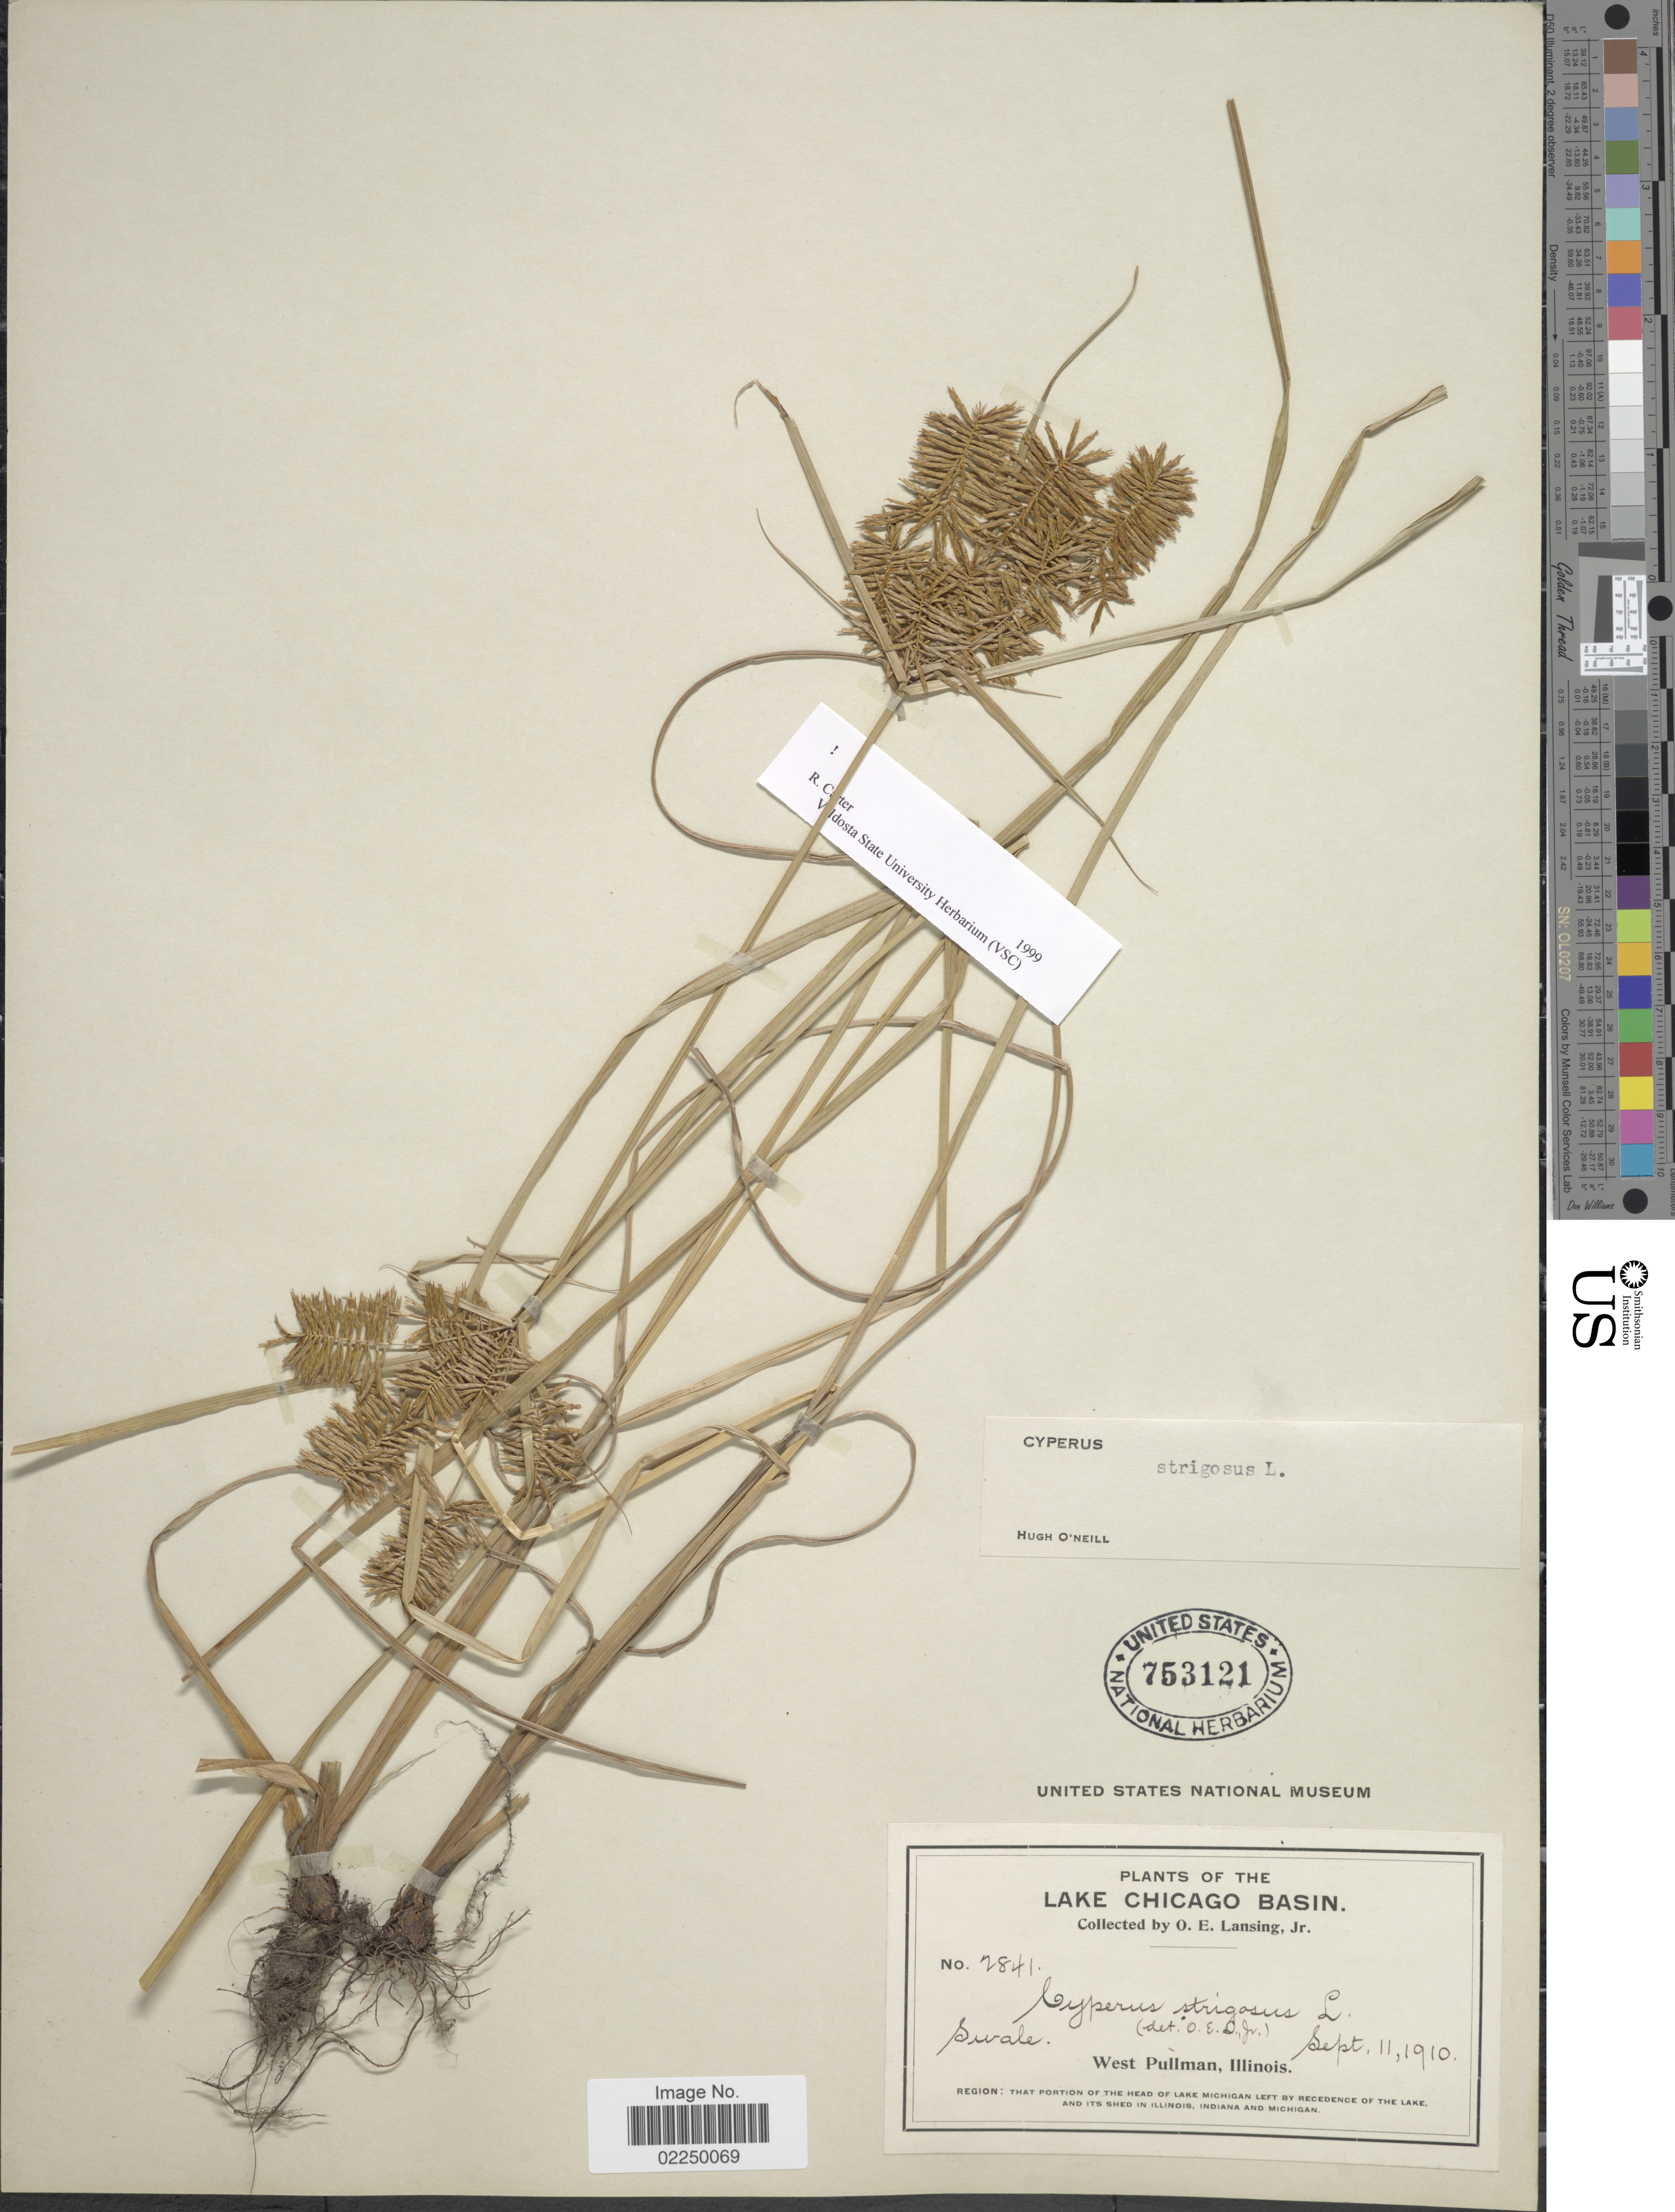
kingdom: Plantae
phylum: Tracheophyta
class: Liliopsida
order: Poales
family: Cyperaceae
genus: Cyperus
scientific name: Cyperus strigosus L.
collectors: O. Lansing Jr.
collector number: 2841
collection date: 1910-09-11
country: United States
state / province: Illinois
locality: Lake Chicago Basin, West Pullman, that portion of the head of Lake Michigan left by Recedence of the Lake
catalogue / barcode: US 753121